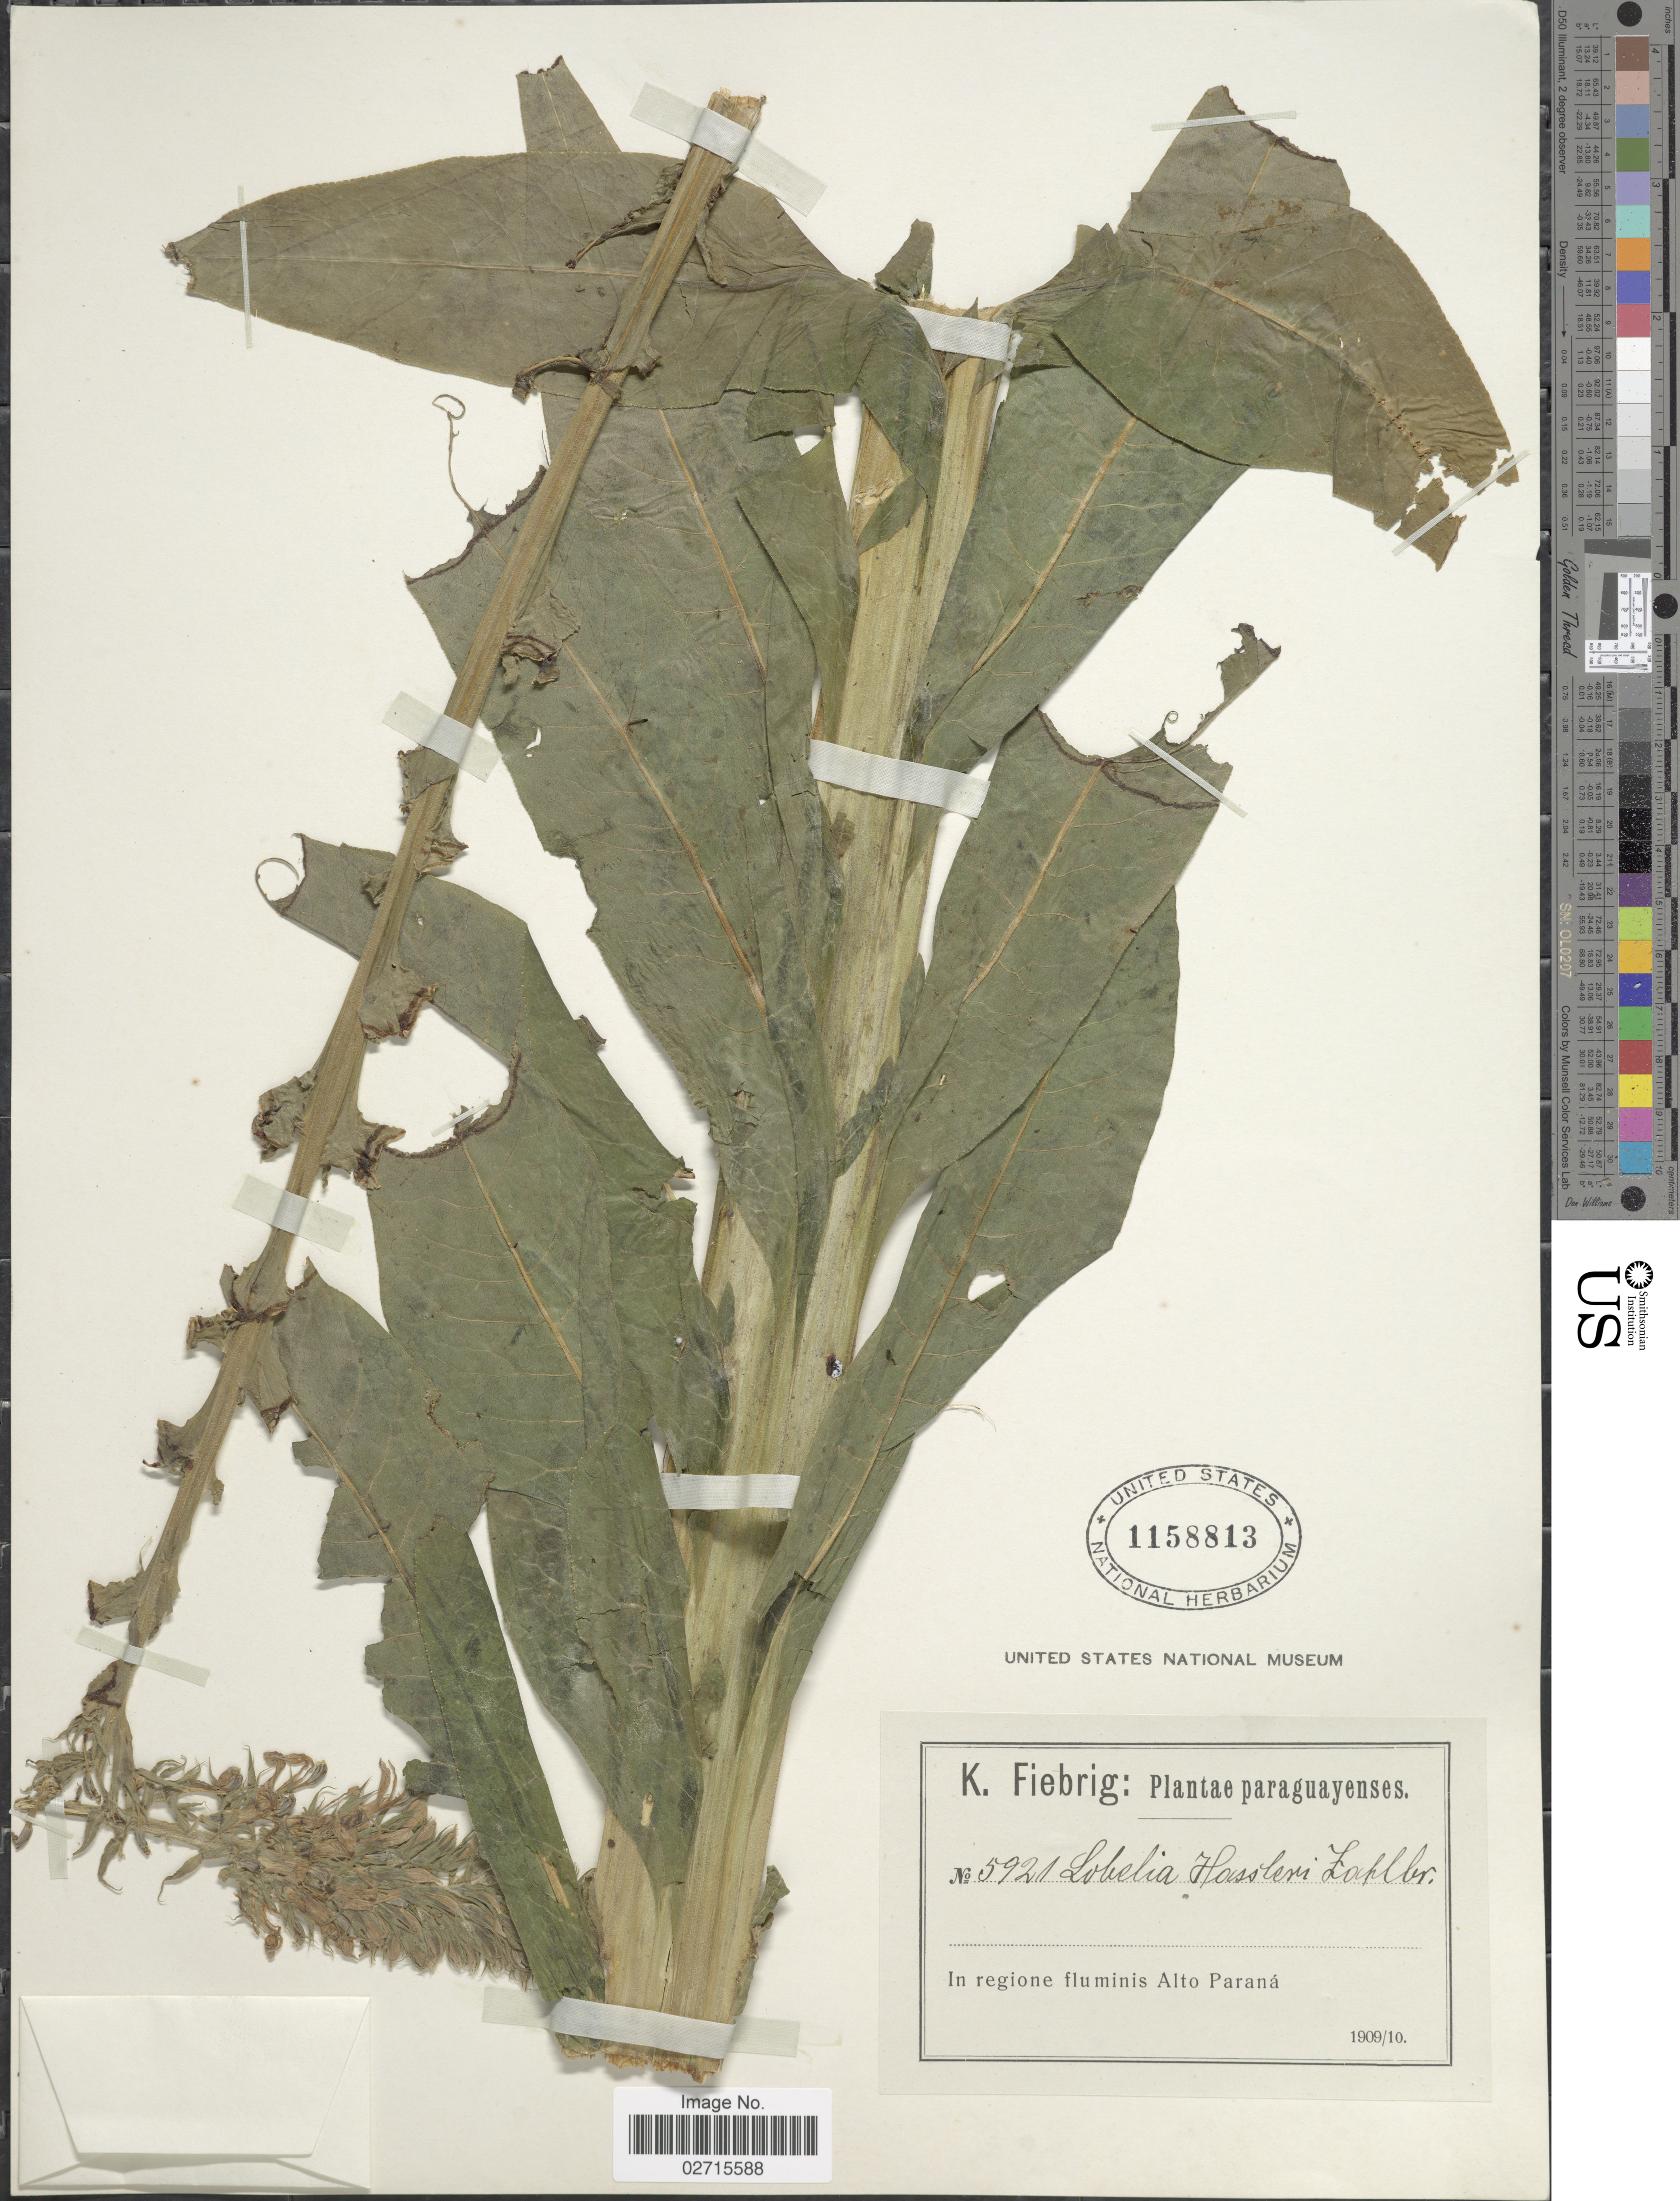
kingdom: Plantae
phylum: Tracheophyta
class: Magnoliopsida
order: Asterales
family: Campanulaceae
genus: Lobelia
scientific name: Lobelia hassleri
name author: Zahlbr.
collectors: K. Fiebrig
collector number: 5921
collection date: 1909/1910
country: Paraguay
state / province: Alto Parana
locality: In regione fluminis Alto Paraná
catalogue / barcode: US 1158813